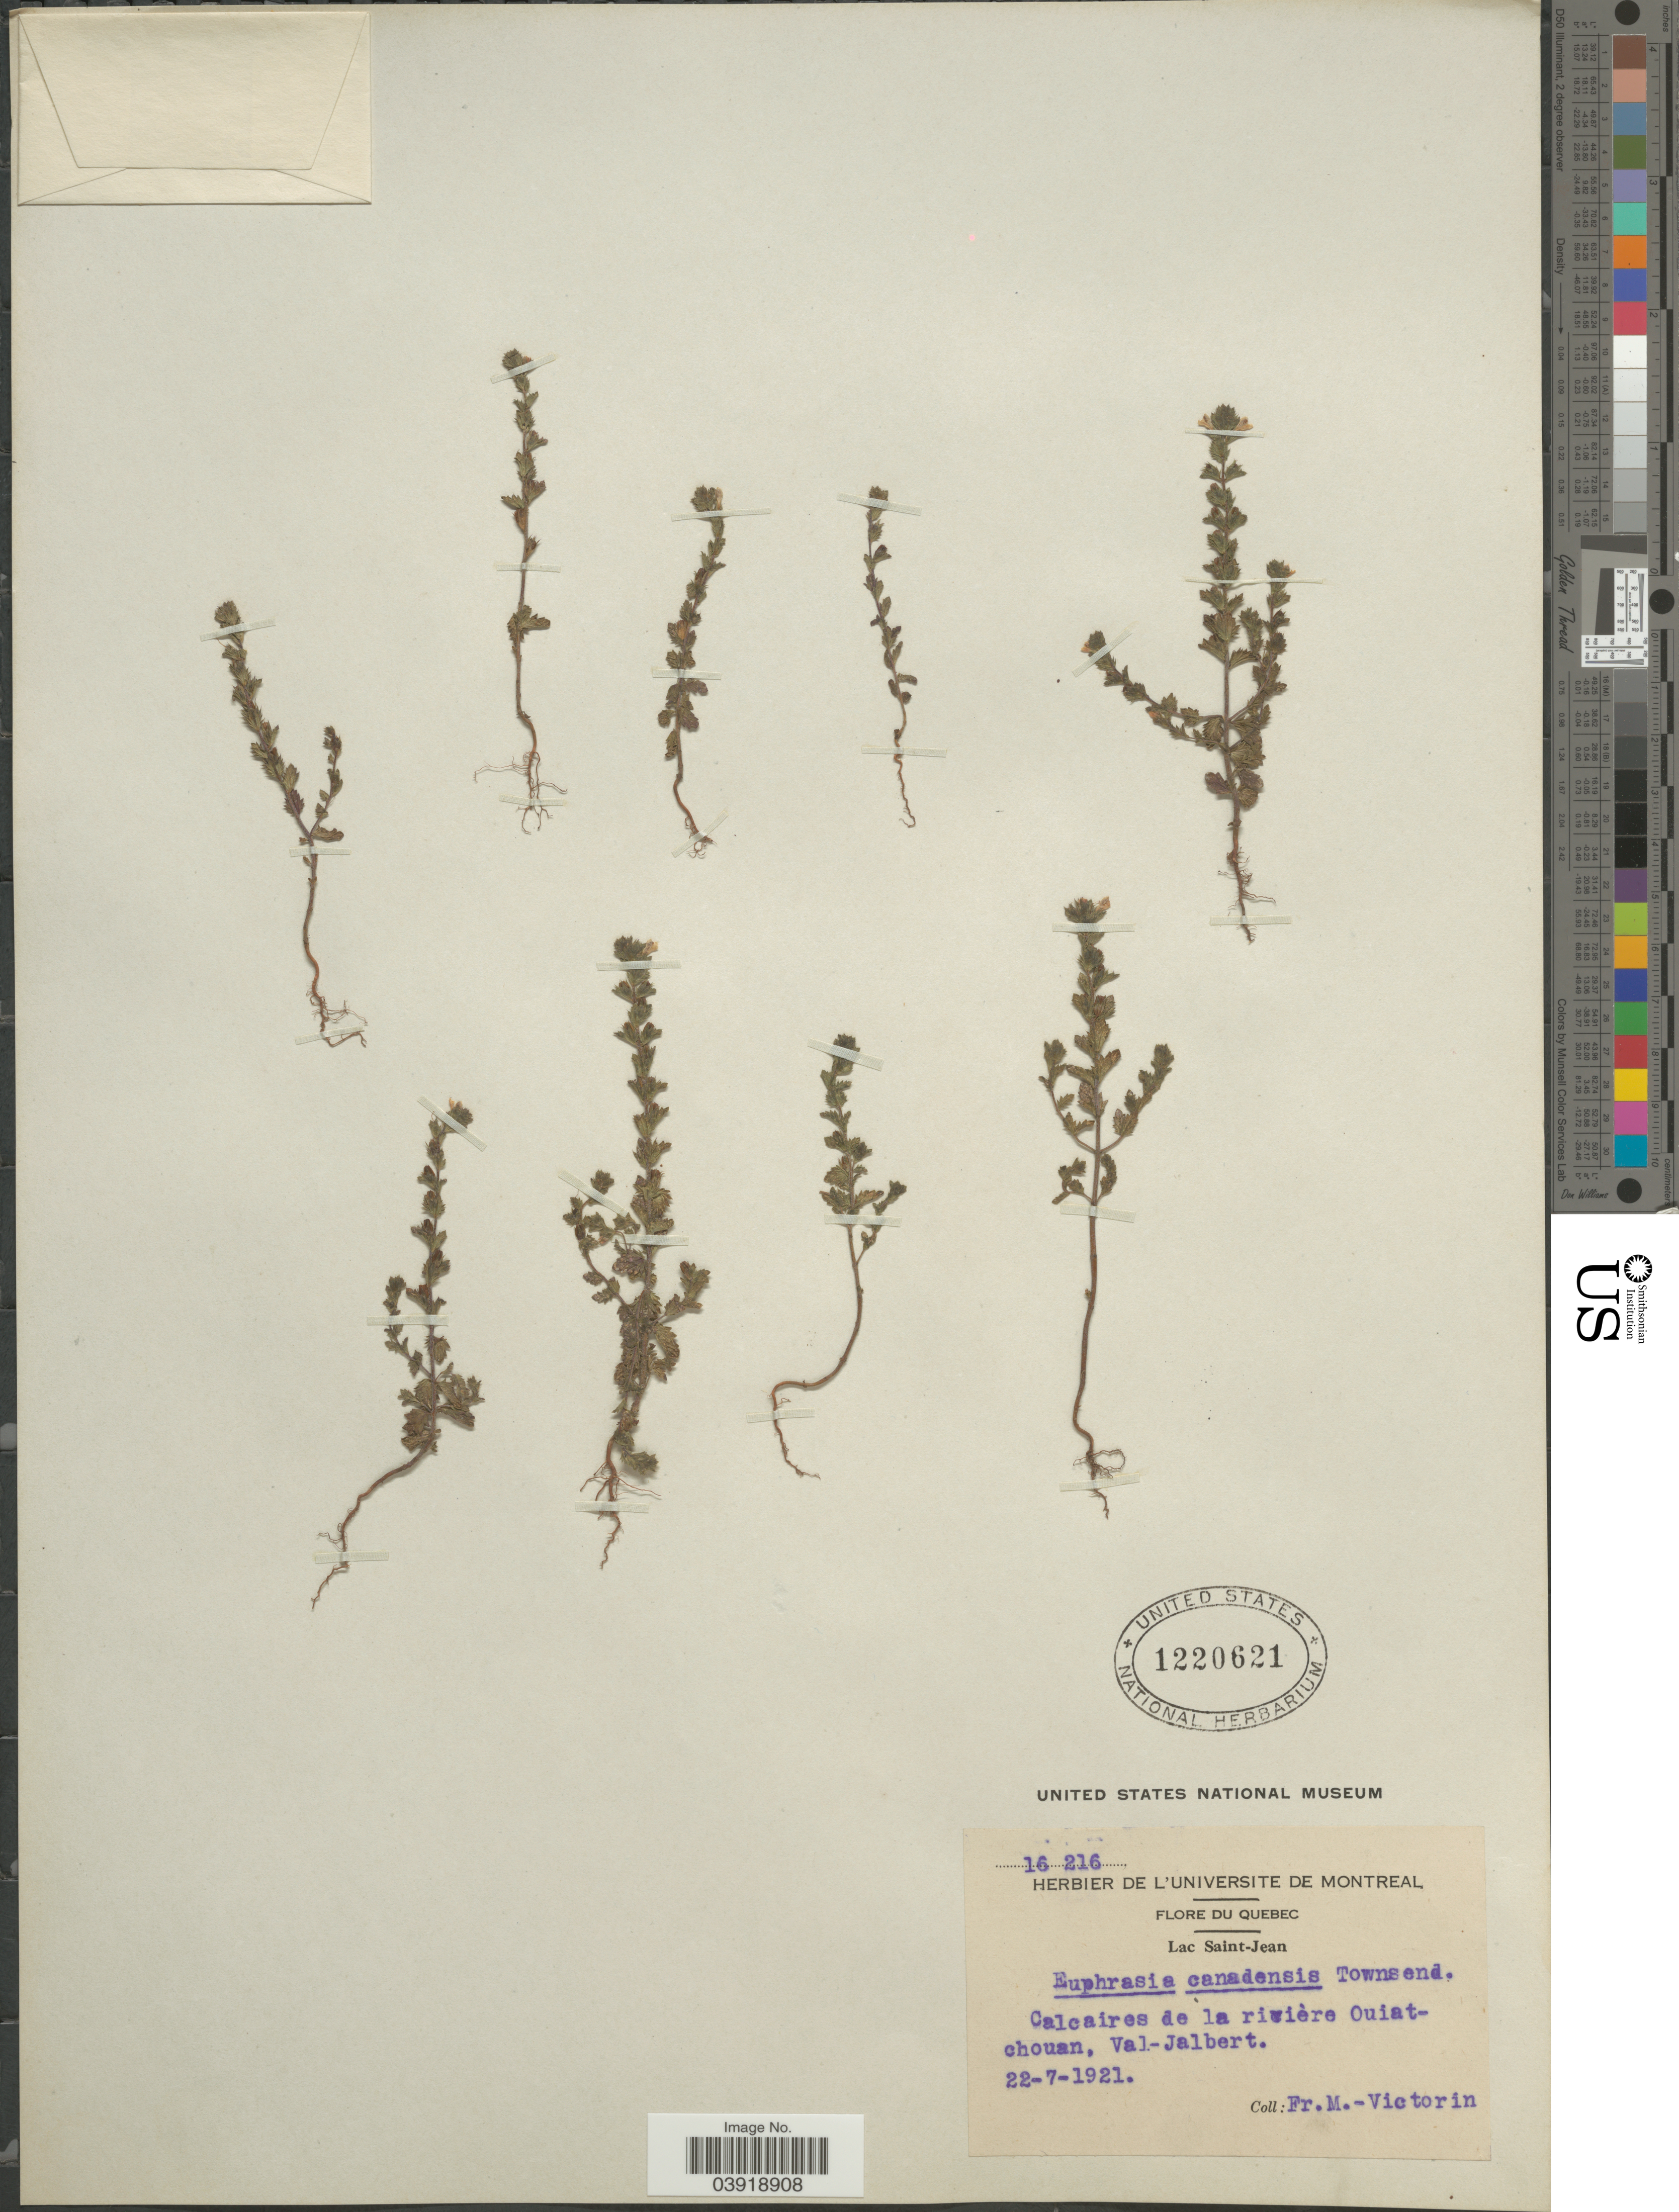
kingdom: Plantae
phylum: Tracheophyta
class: Magnoliopsida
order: Lamiales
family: Orobanchaceae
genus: Euphrasia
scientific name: Euphrasia canadensis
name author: J.F. Towns.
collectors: F. Marie-Victorin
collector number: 16216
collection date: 1921-07-22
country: Canada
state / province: Quebec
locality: Lac Saint-Jean. Calcaires de la rivière Ouiatchouan, Val-Jalbert.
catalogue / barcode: US 1220621